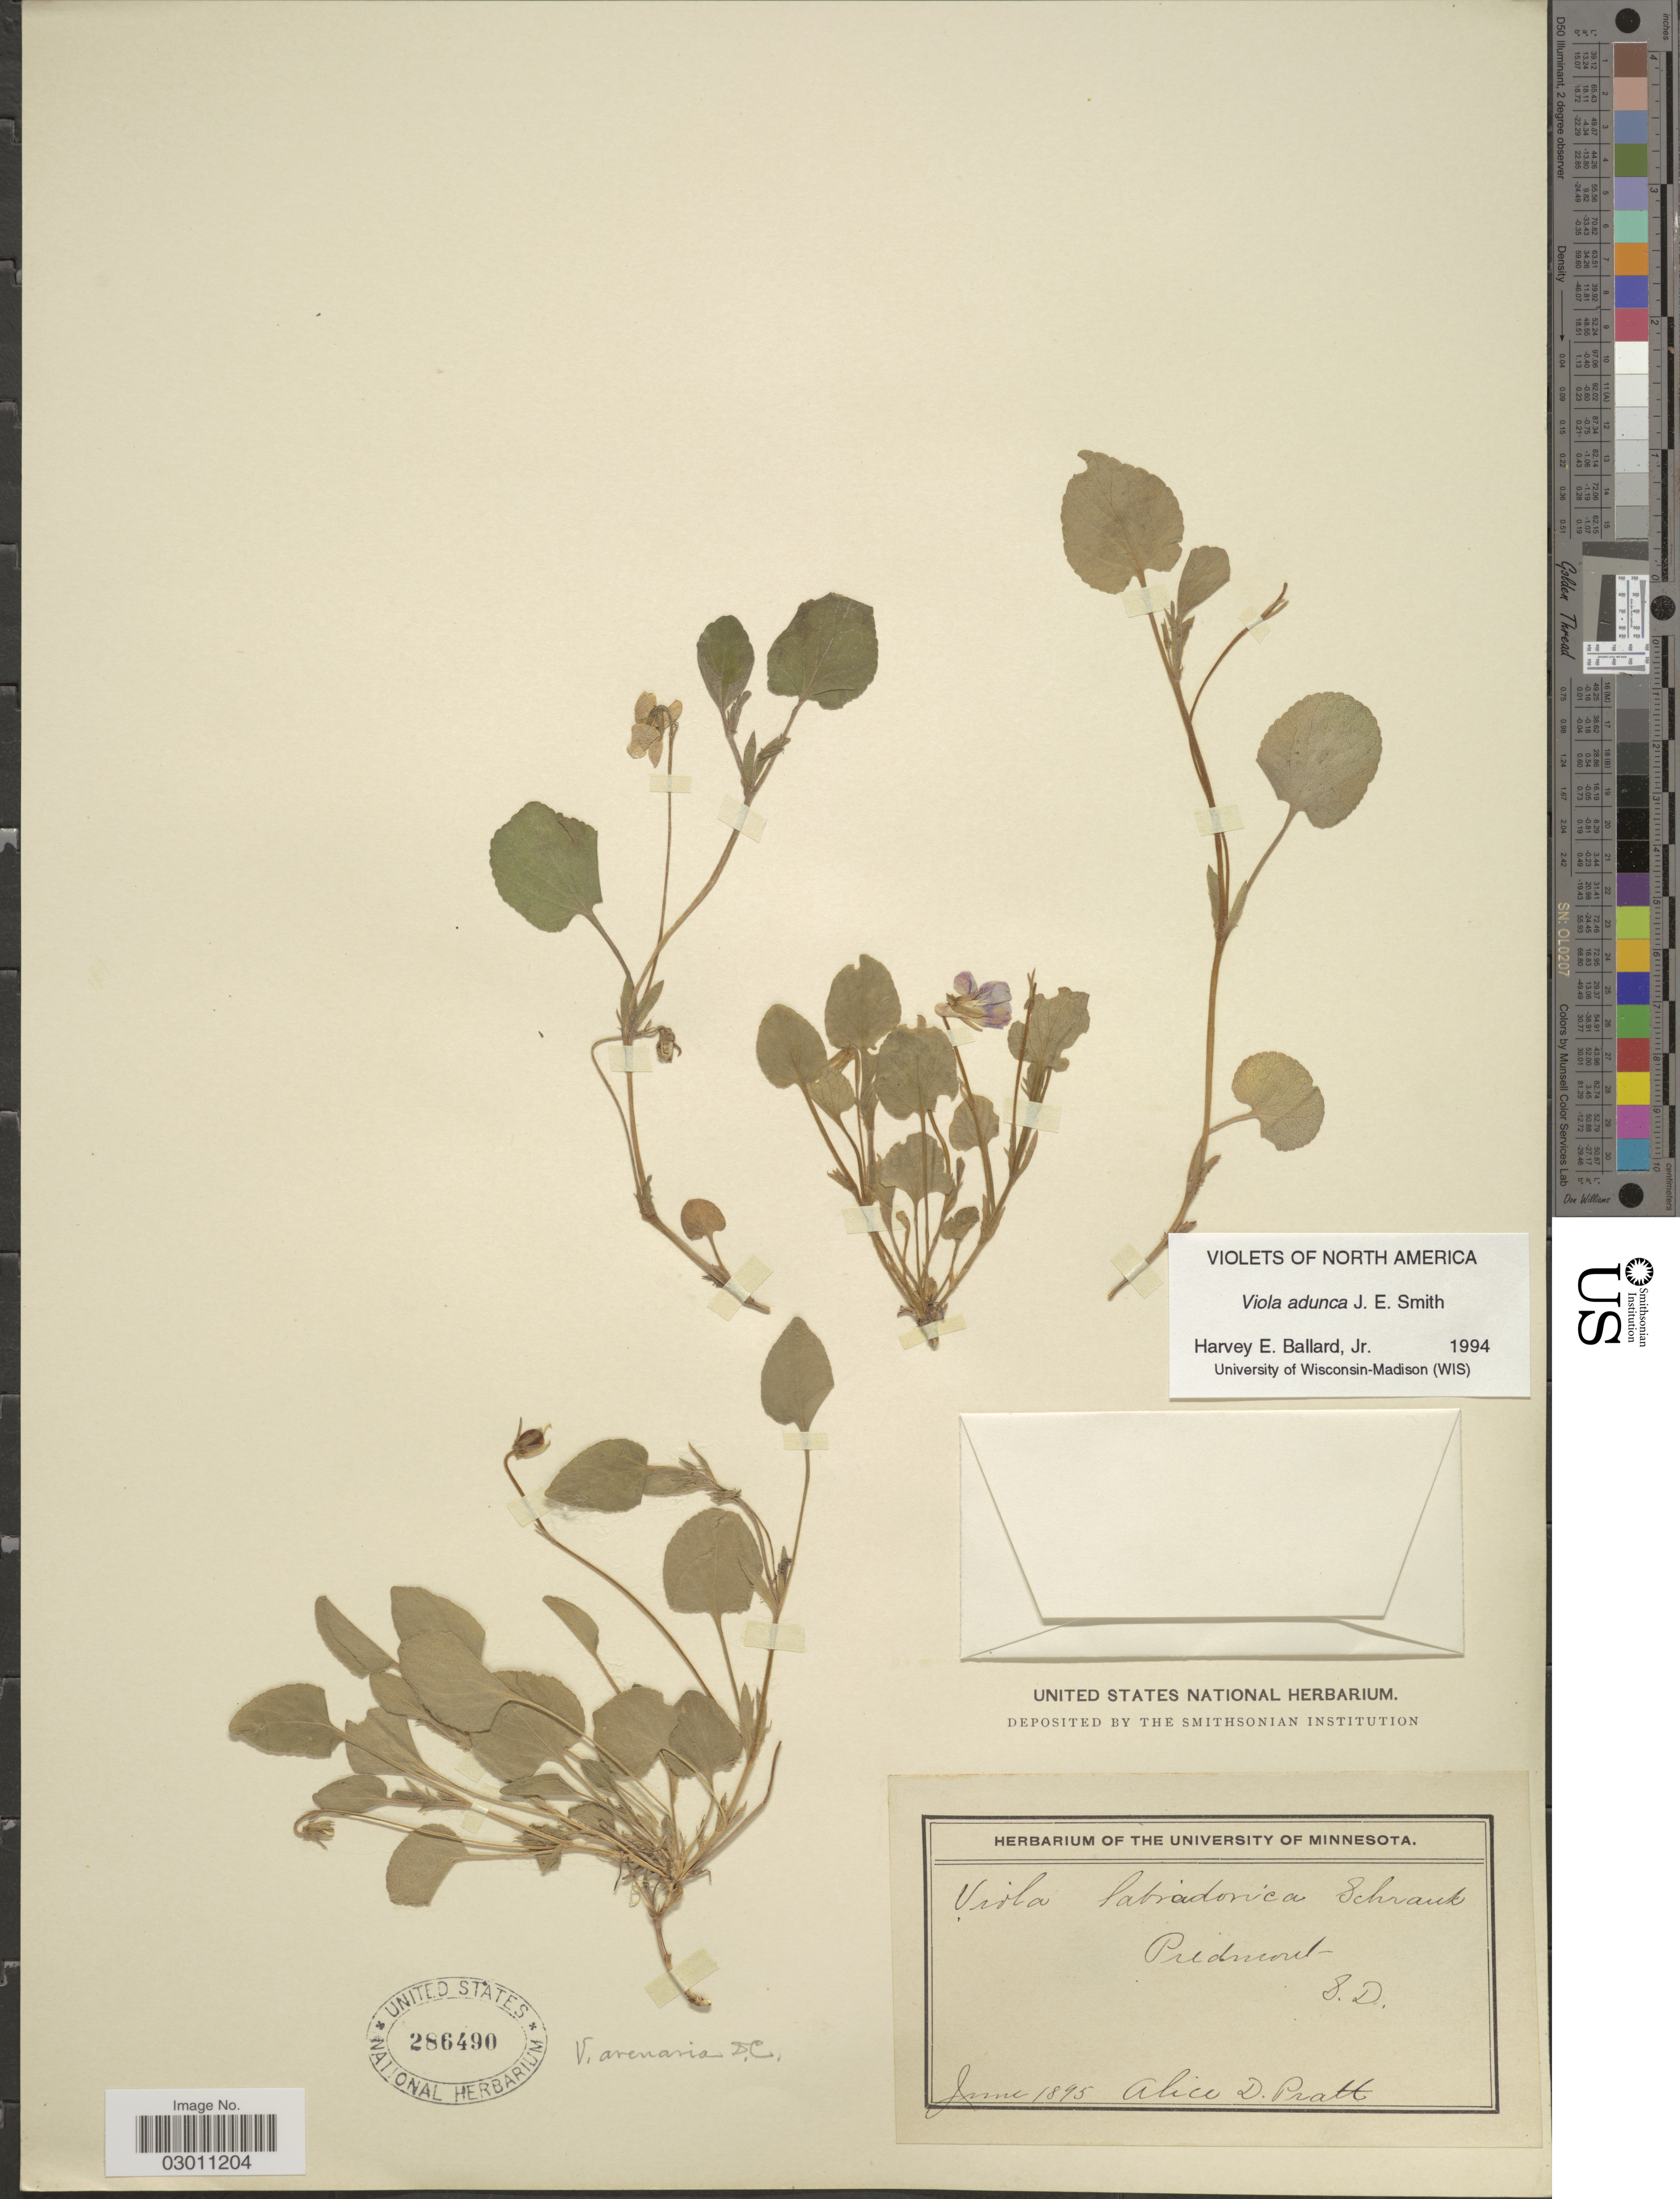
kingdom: Plantae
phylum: Tracheophyta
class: Magnoliopsida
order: Malpighiales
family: Violaceae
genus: Viola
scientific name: Viola adunca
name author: Sm.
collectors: A. Pratt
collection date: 1895-06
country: United States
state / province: South Dakota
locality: Piedmont. S.D.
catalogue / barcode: US 286490